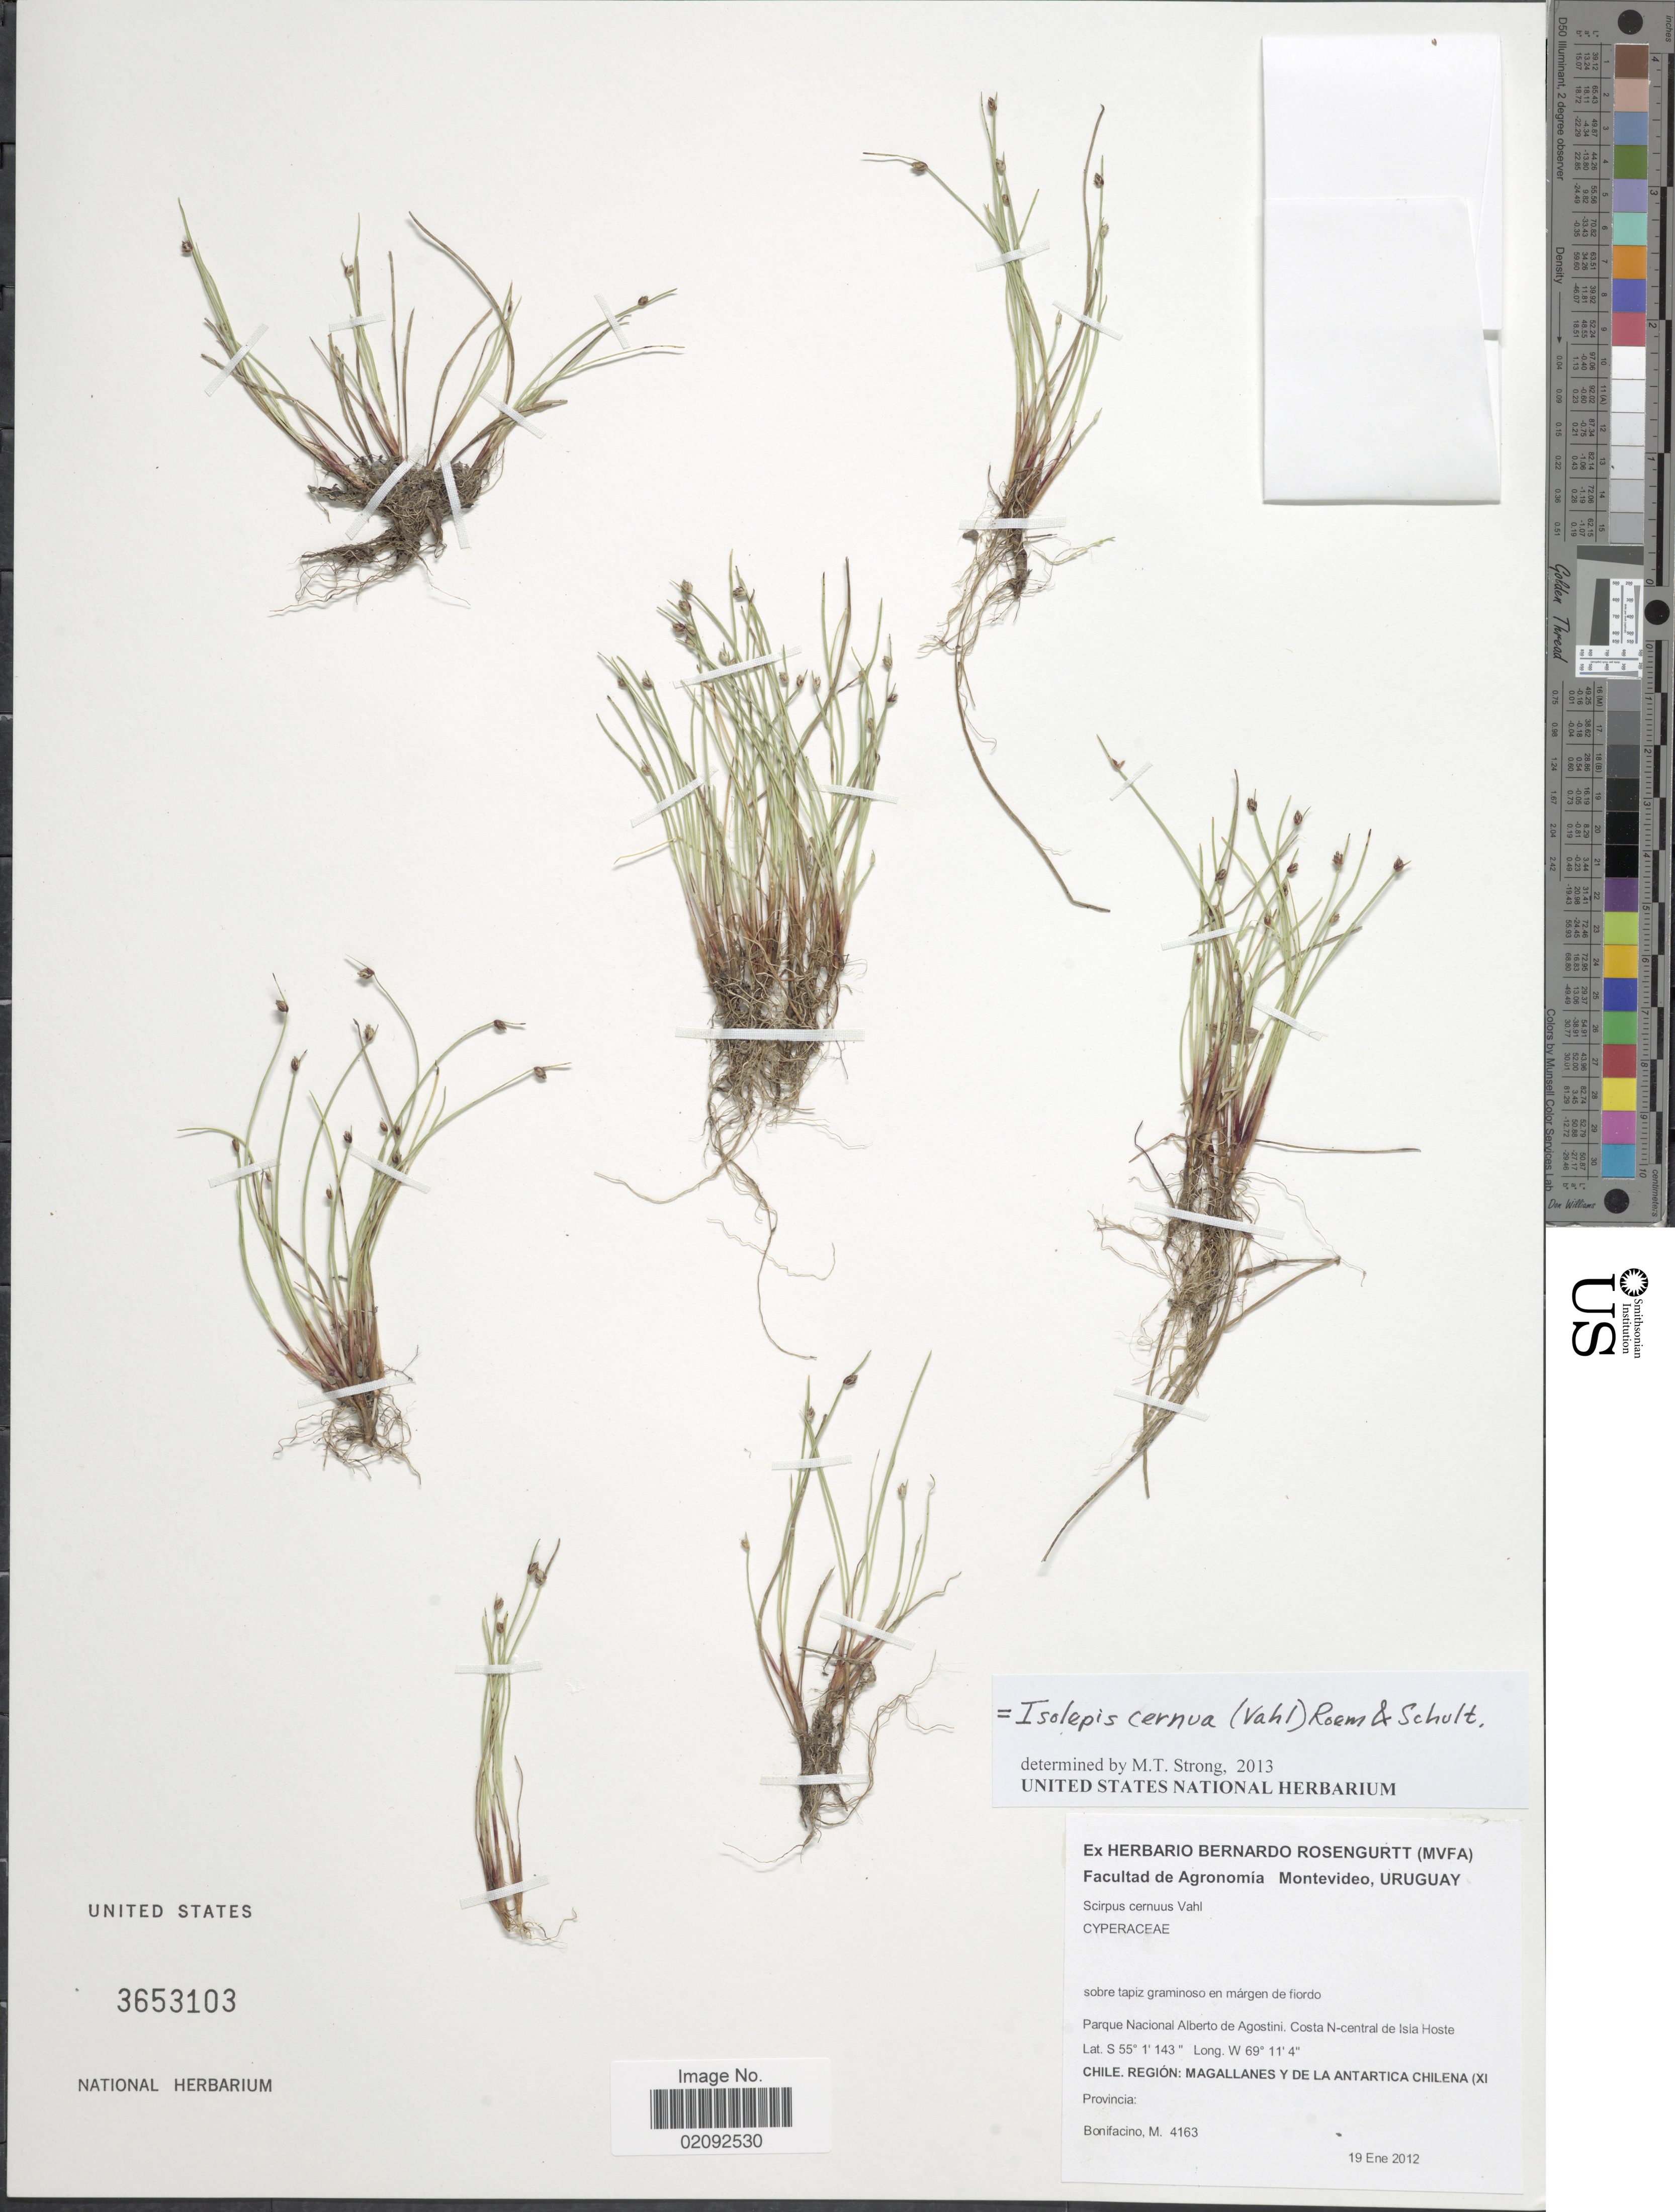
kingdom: Plantae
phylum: Tracheophyta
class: Liliopsida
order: Poales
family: Cyperaceae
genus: Isolepis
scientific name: Isolepis cernua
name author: (Vahl) Roem. & Schult.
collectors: M. Bonifacino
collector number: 4163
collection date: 2012-01-19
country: Chile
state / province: Magallanes y de la Antártica Chilena (XII)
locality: Parque Nacional Alberto de Agostini, Costa N-central de Isla Hoste.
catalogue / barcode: US 3653103